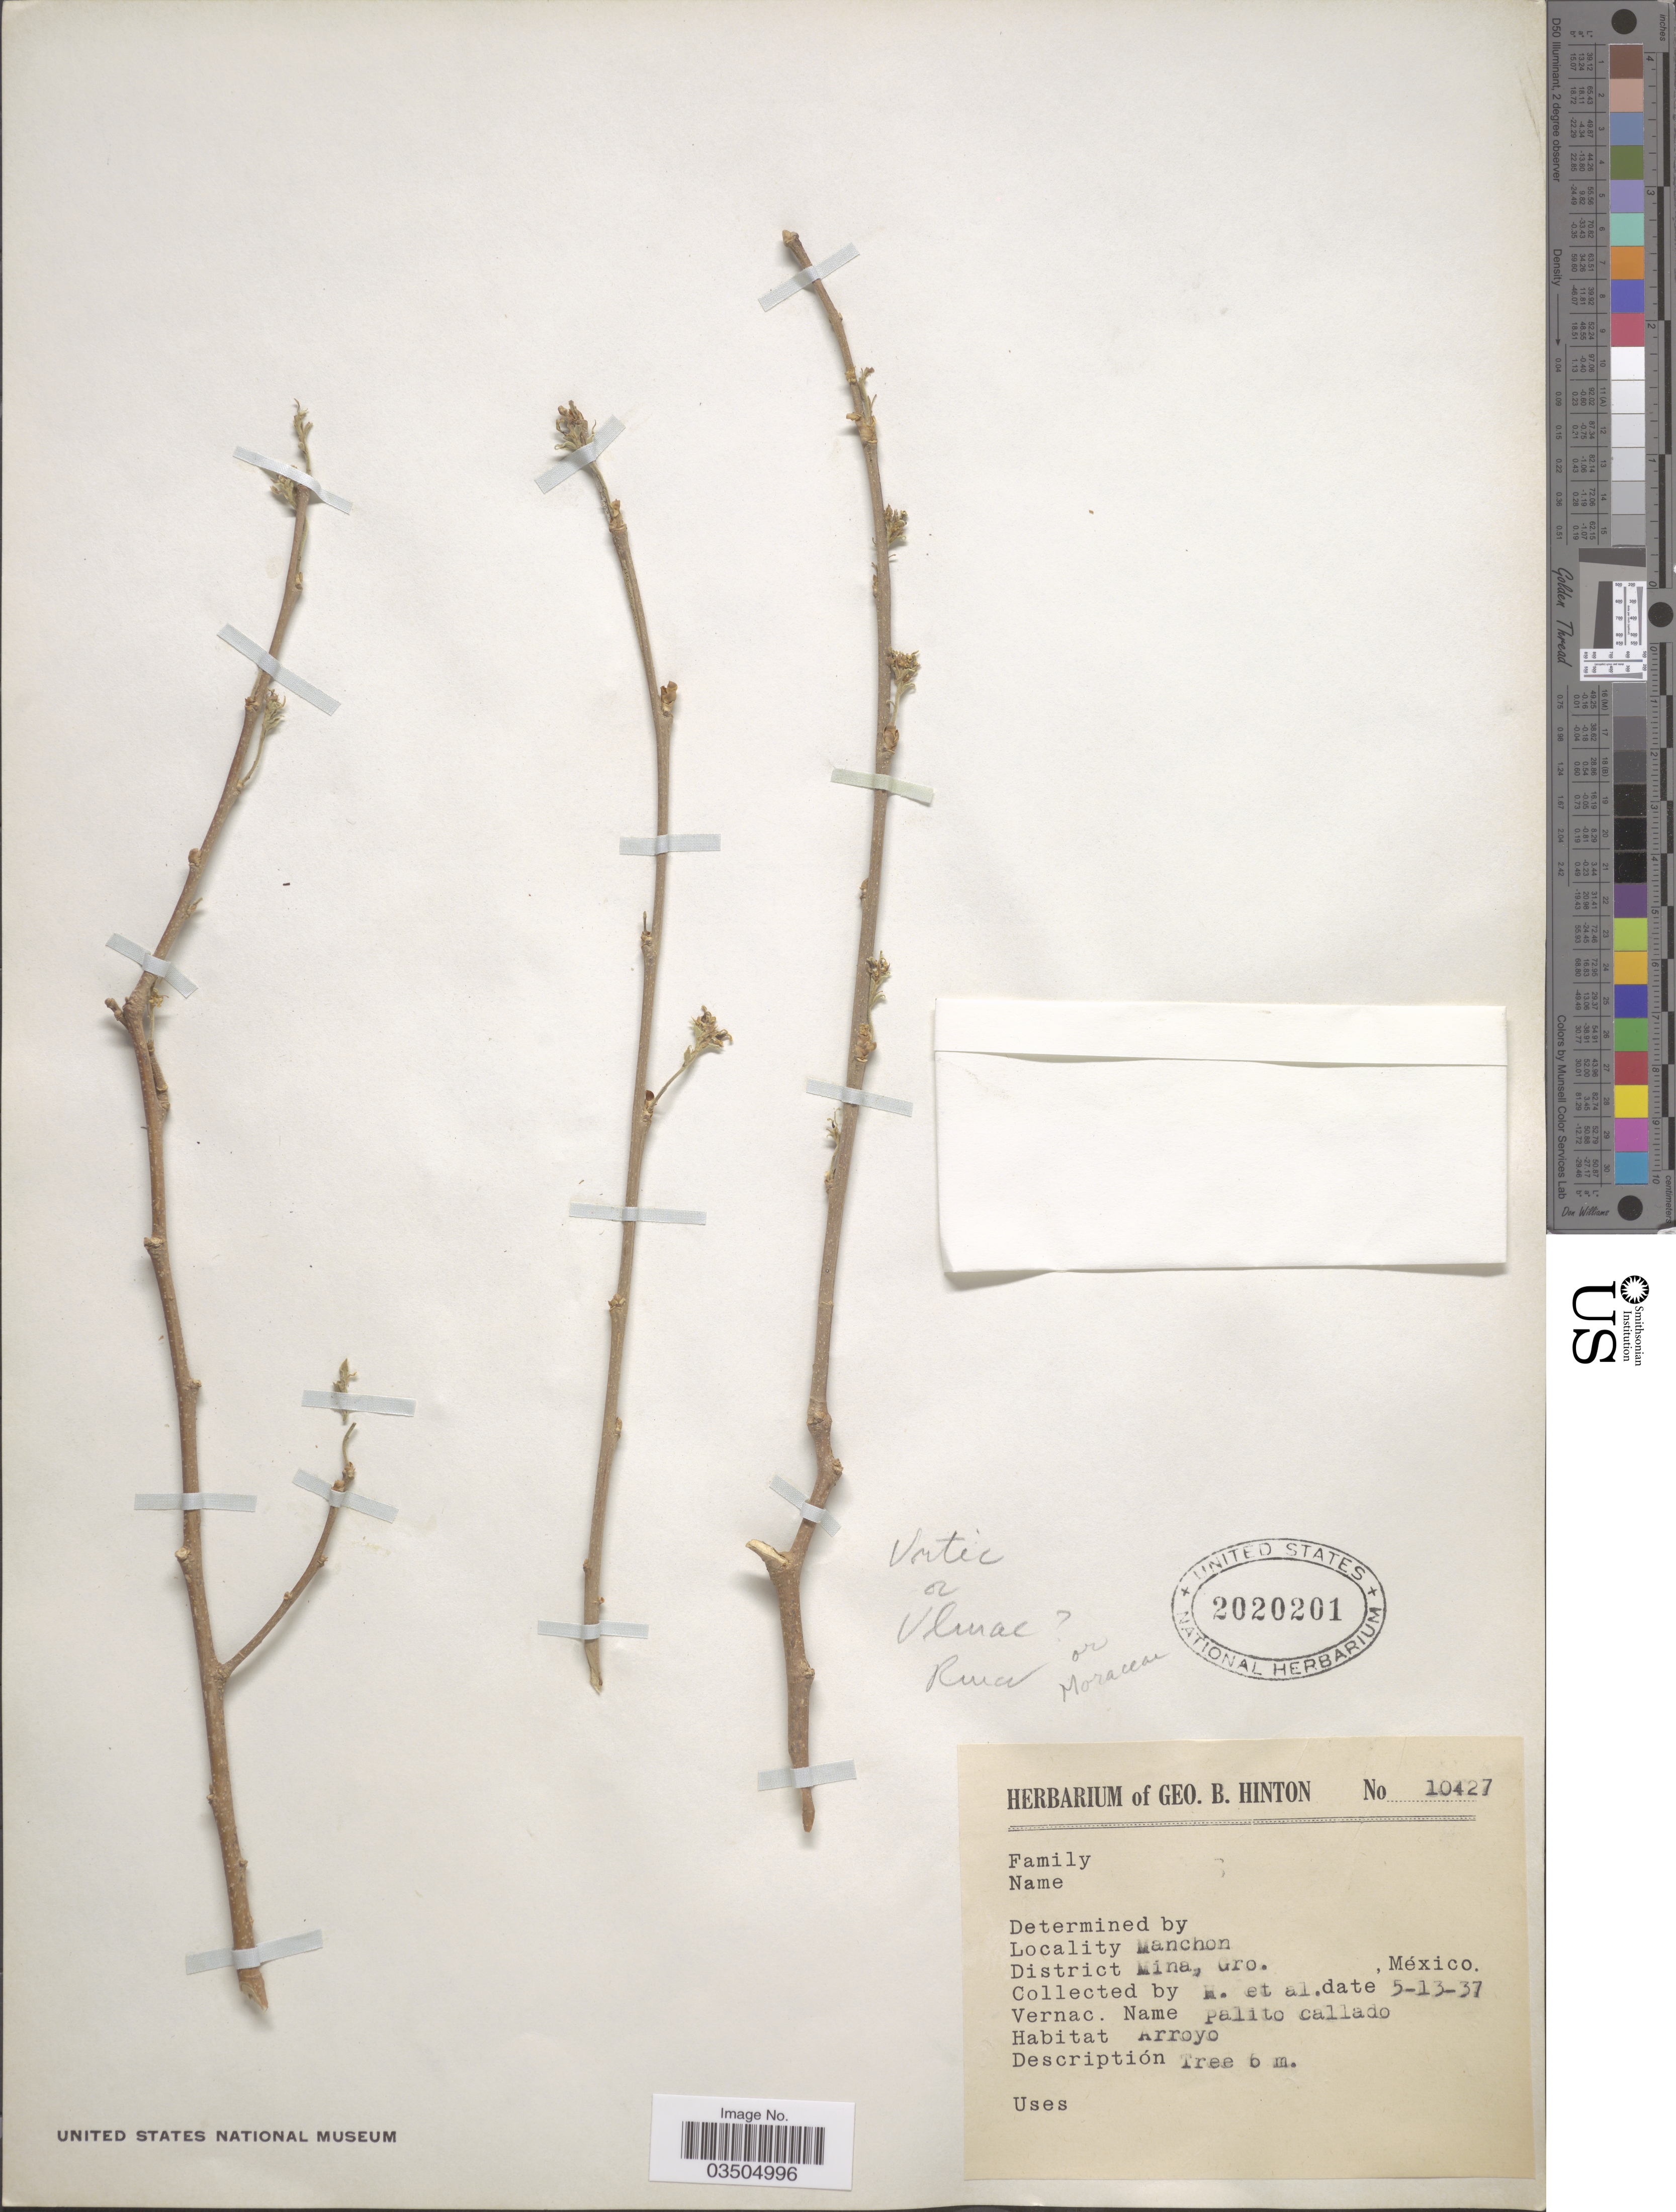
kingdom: Plantae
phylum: Tracheophyta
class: Magnoliopsida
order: Proteales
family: Proteaceae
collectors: G. B. Hinton & et al.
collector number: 10427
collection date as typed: Transcribed d/m/y: 13/5/37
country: Mexico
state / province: Guerrero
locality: Manchon, District Mina.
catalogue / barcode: US 2020201